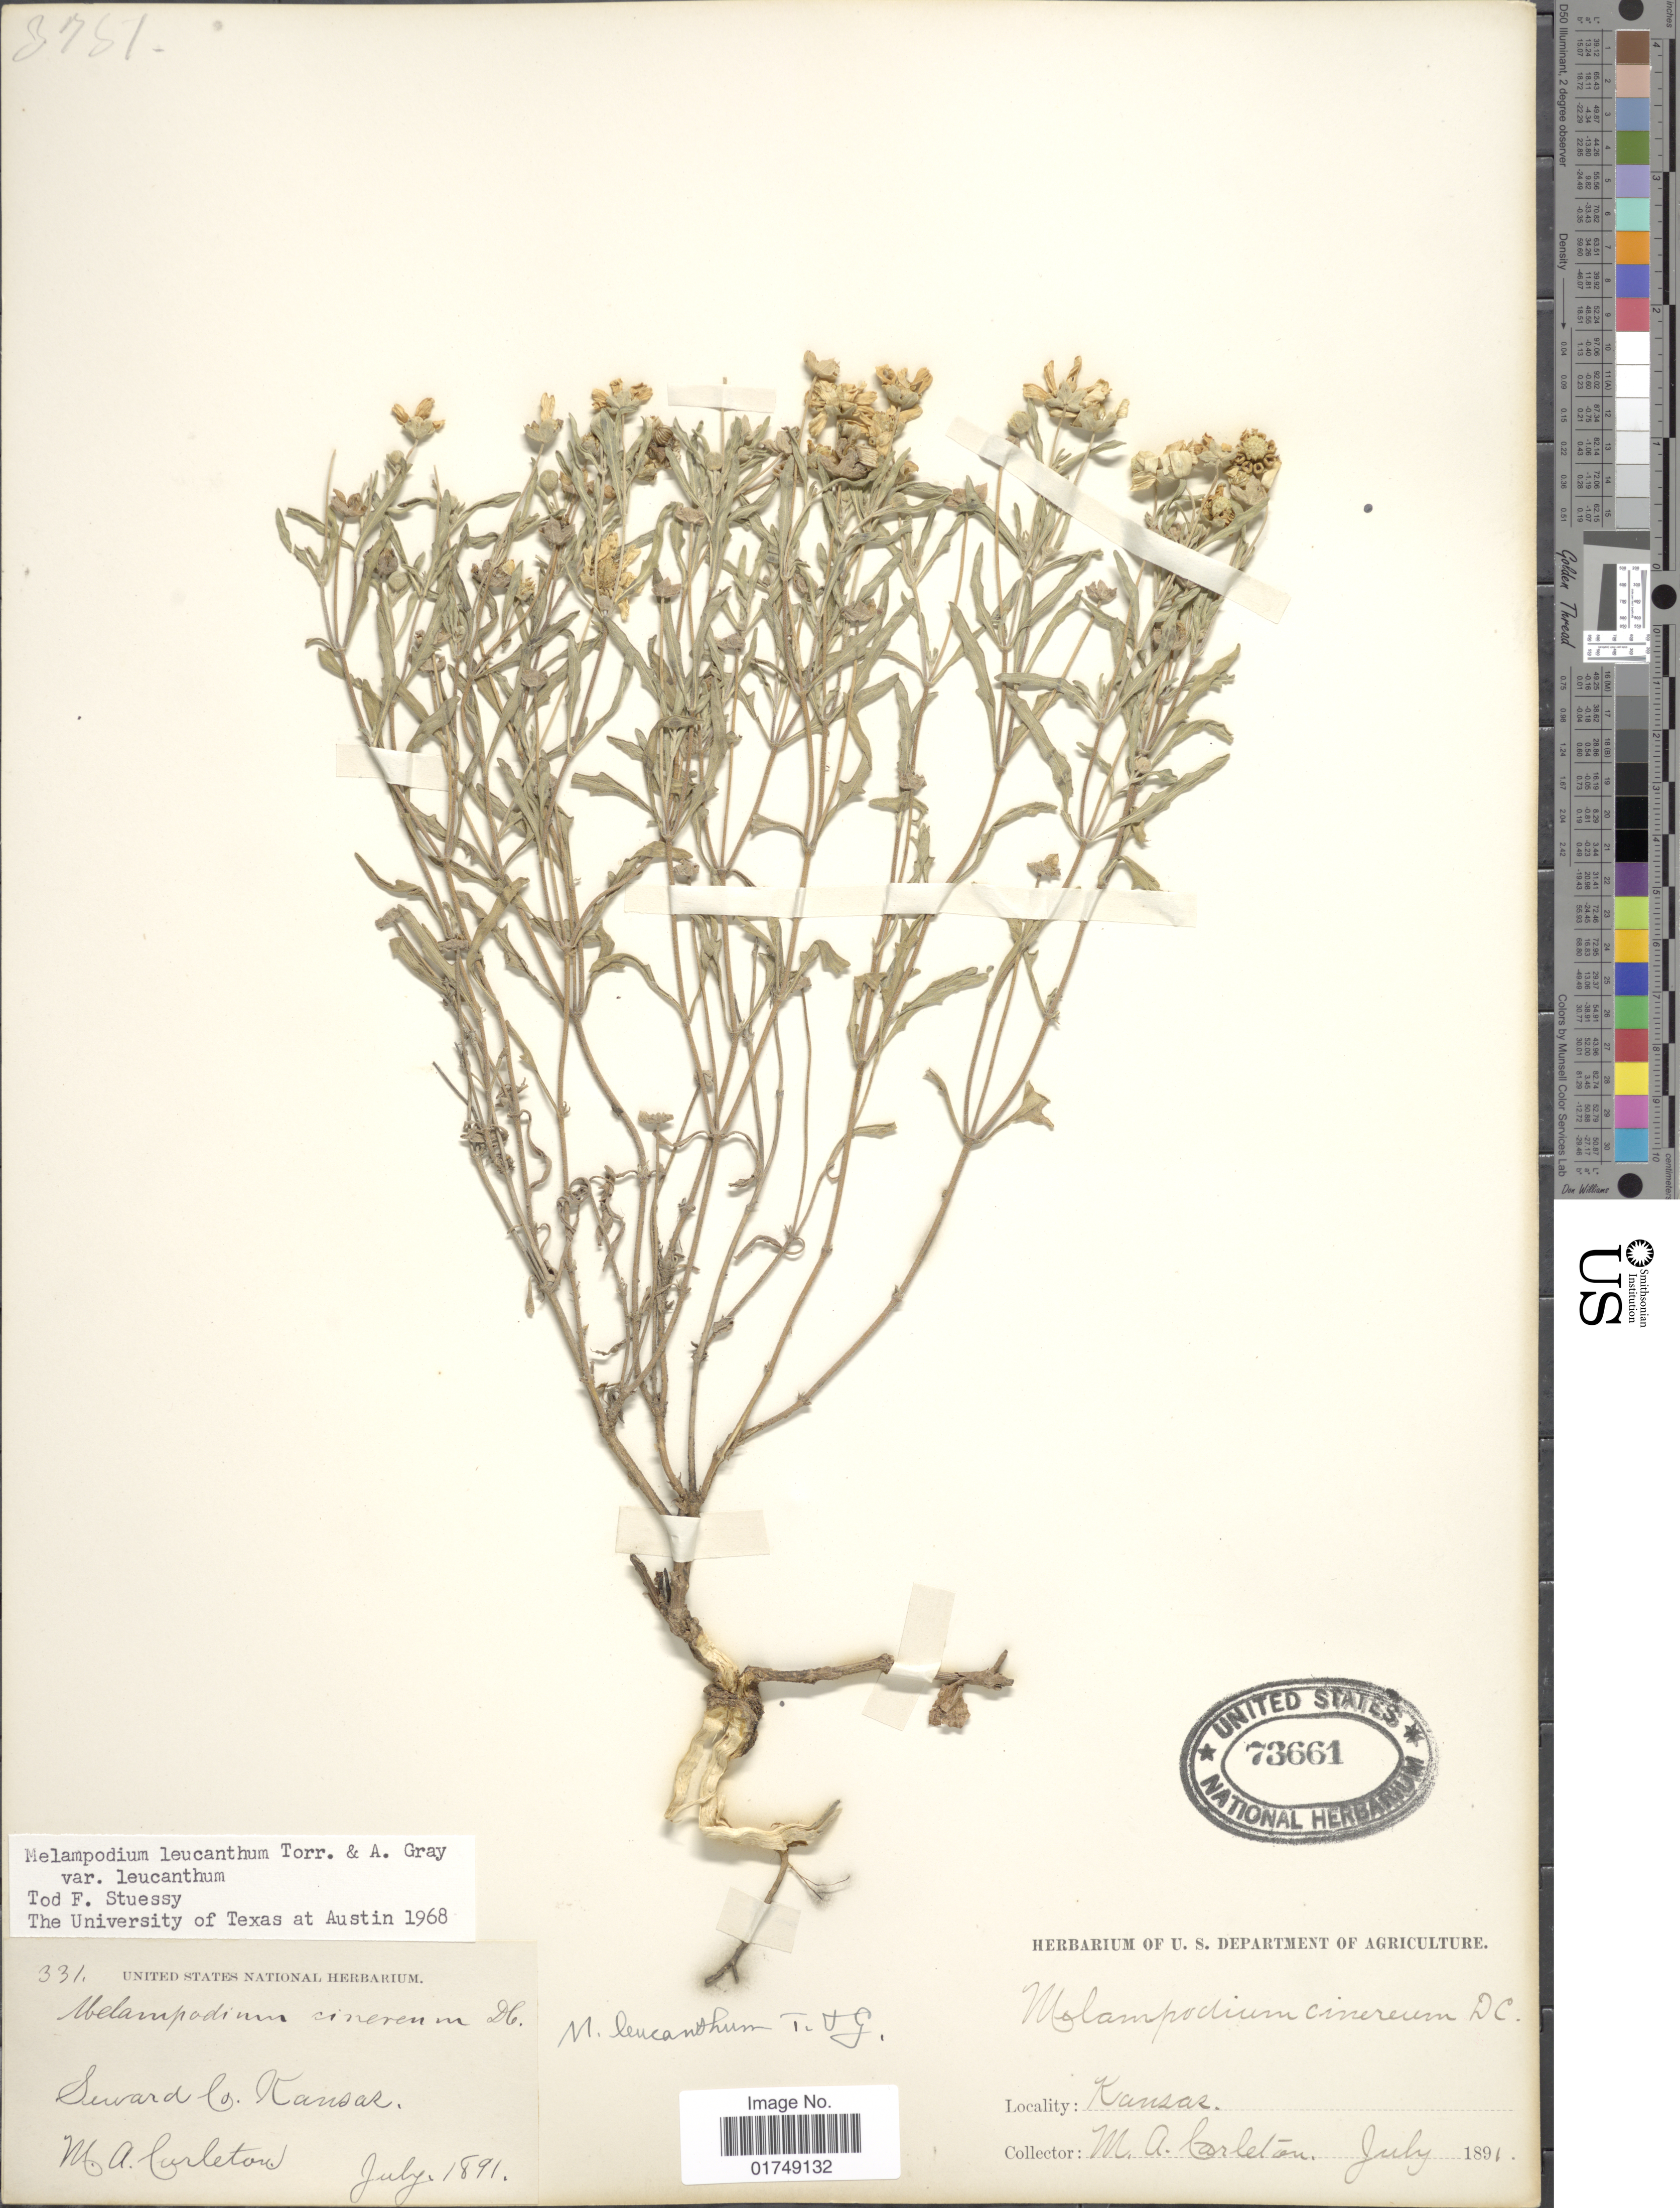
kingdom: Plantae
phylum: Tracheophyta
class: Magnoliopsida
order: Asterales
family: Asteraceae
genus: Melampodium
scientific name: Melampodium leucanthum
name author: Torr. & A. Gray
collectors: M. A. Carleton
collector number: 331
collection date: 1891-07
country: United States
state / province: Kansas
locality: Seward Co.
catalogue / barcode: US 73661